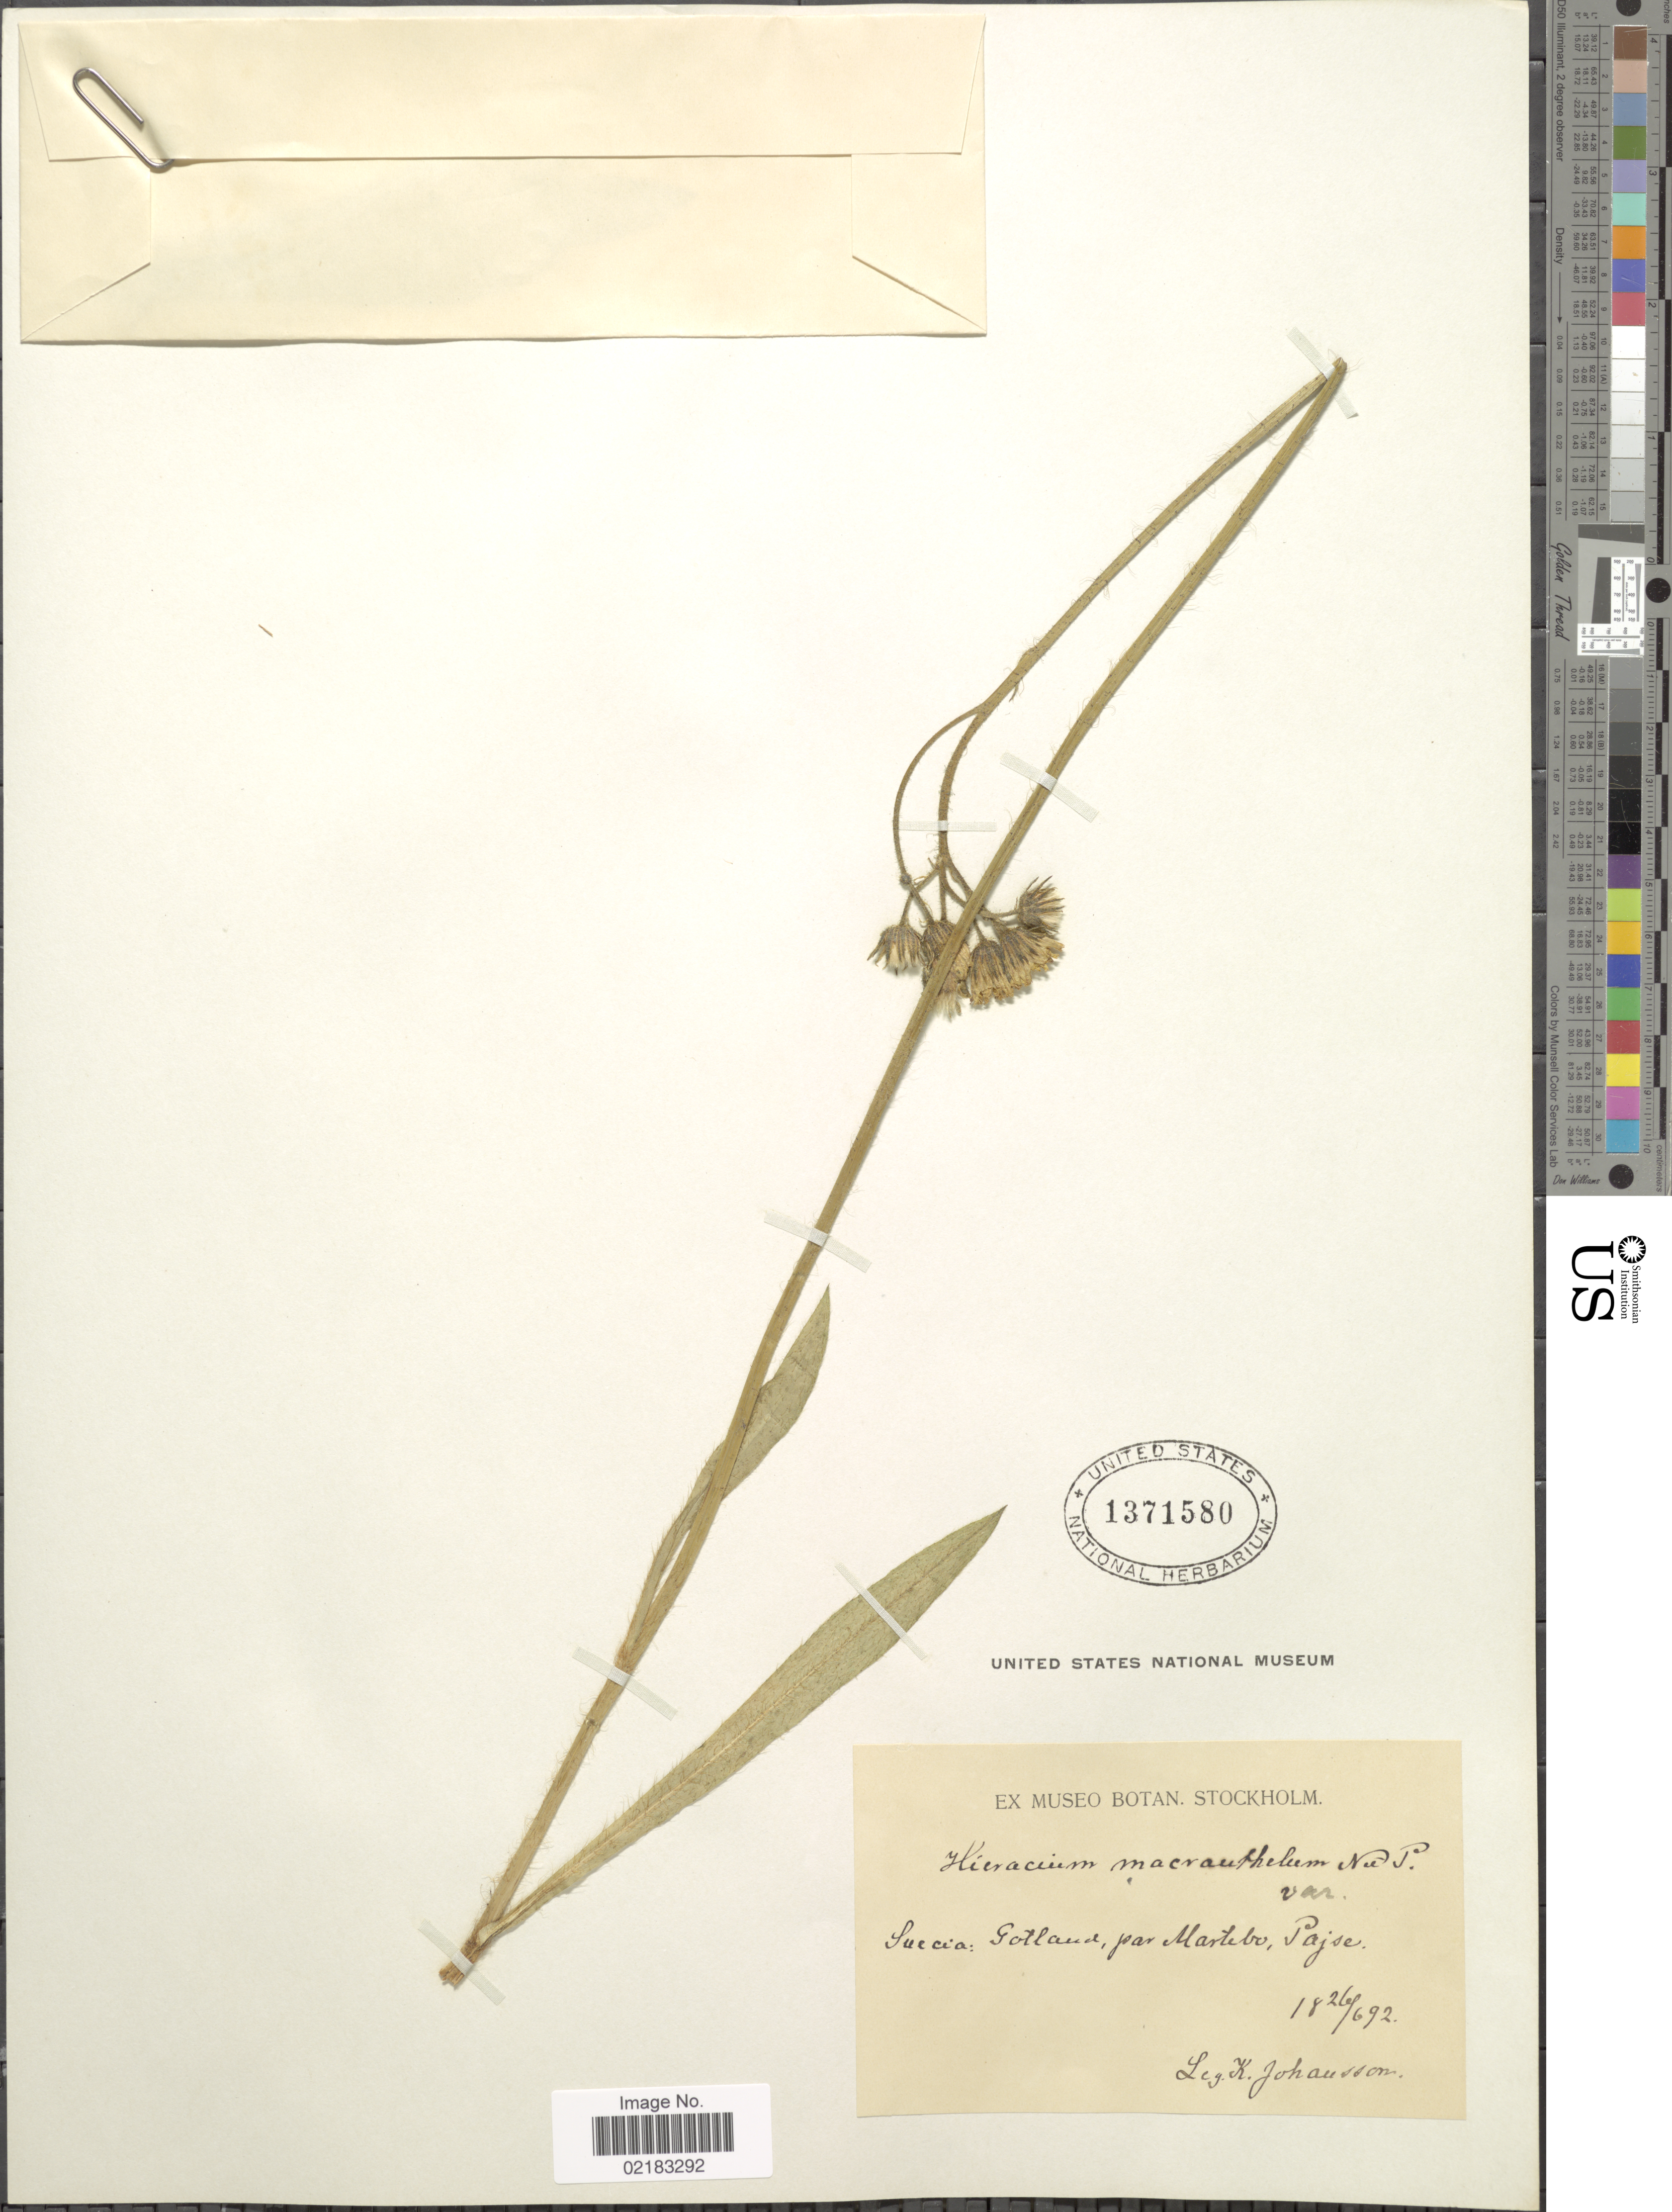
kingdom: Plantae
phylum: Tracheophyta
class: Magnoliopsida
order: Asterales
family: Asteraceae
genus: Pilosella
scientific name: Pilosella macranthella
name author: (Näg. & Peter) Soják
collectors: K. Johansson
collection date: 1892-06-26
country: Sweden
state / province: Gotland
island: Gotland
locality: Suecia: Gotland, par. Martebo, Pajse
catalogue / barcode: US 1371580